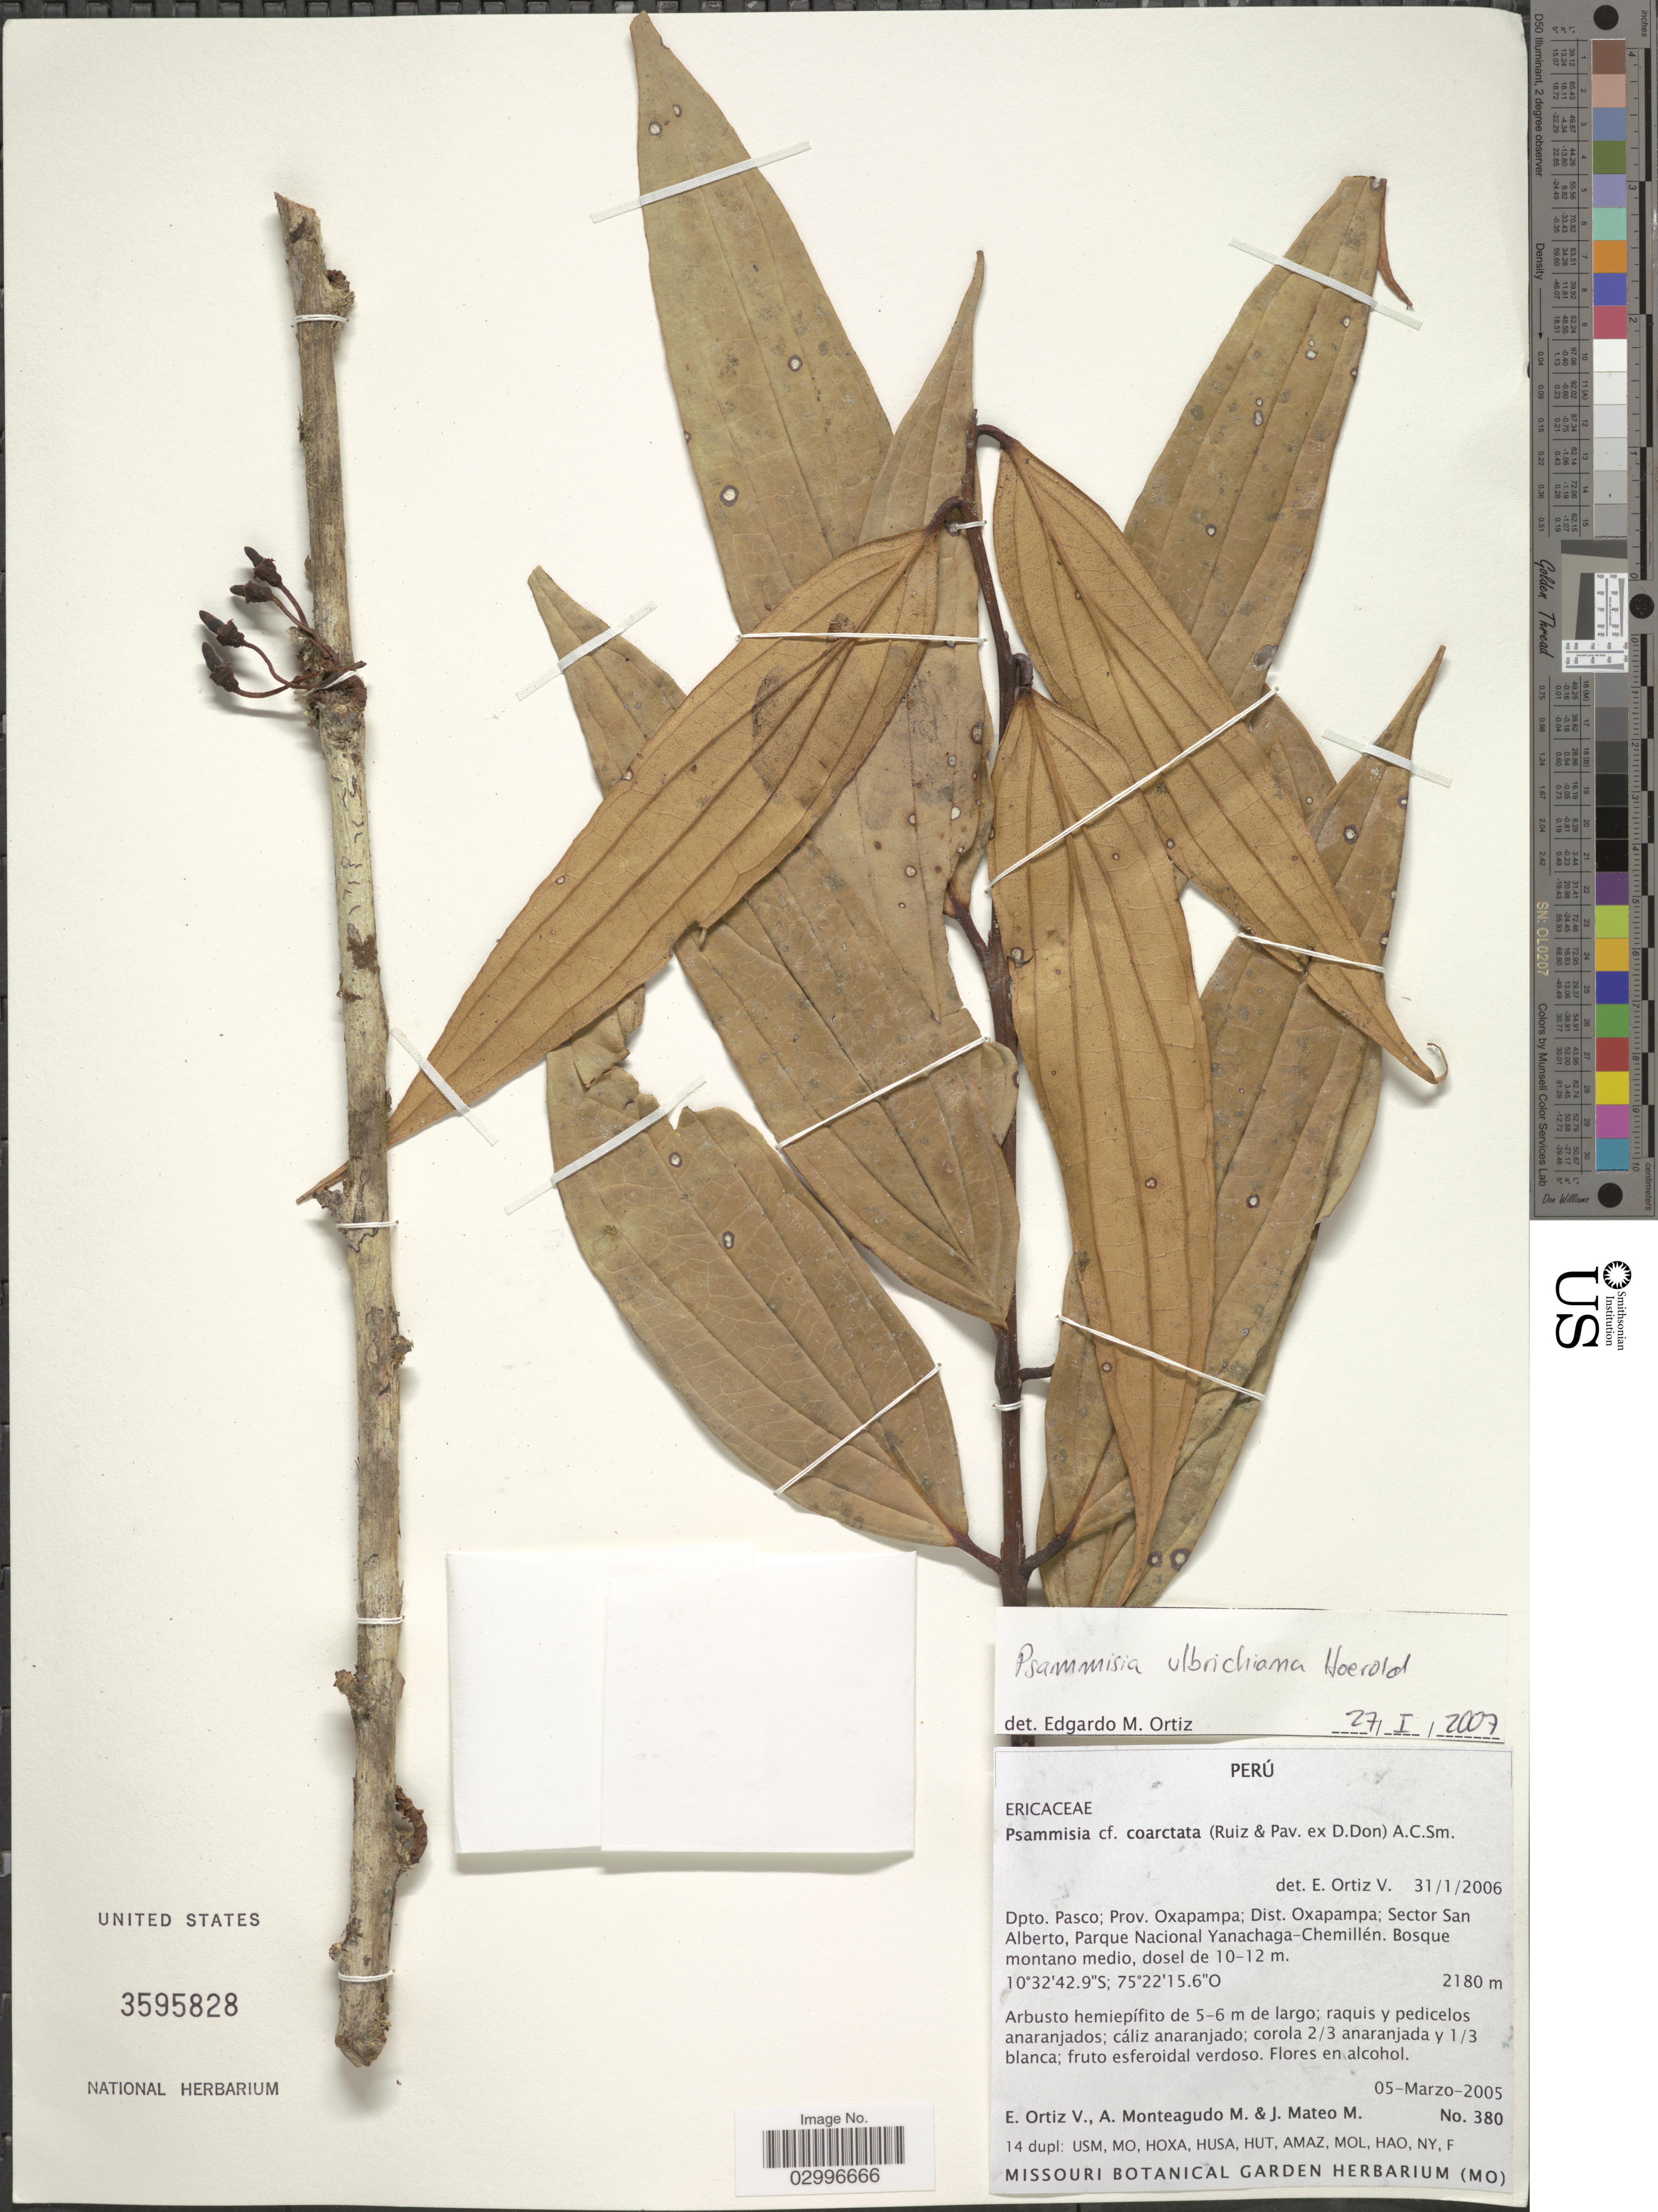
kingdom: Plantae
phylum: Tracheophyta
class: Magnoliopsida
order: Ericales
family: Ericaceae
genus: Psammisia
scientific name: Psammisia ulbrichiana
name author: Hoerold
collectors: E. Ortiz V., A. Monteagudo & J. Mateo M.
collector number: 380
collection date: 2005-03-05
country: Peru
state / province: Pasco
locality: Dpto. Pasco; Prov. Oxapampa; Dist. Oxapampa; Sector San Alberto, Parque Nacional Yanachaga-Chemillén.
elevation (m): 2180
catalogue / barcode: US 3595828